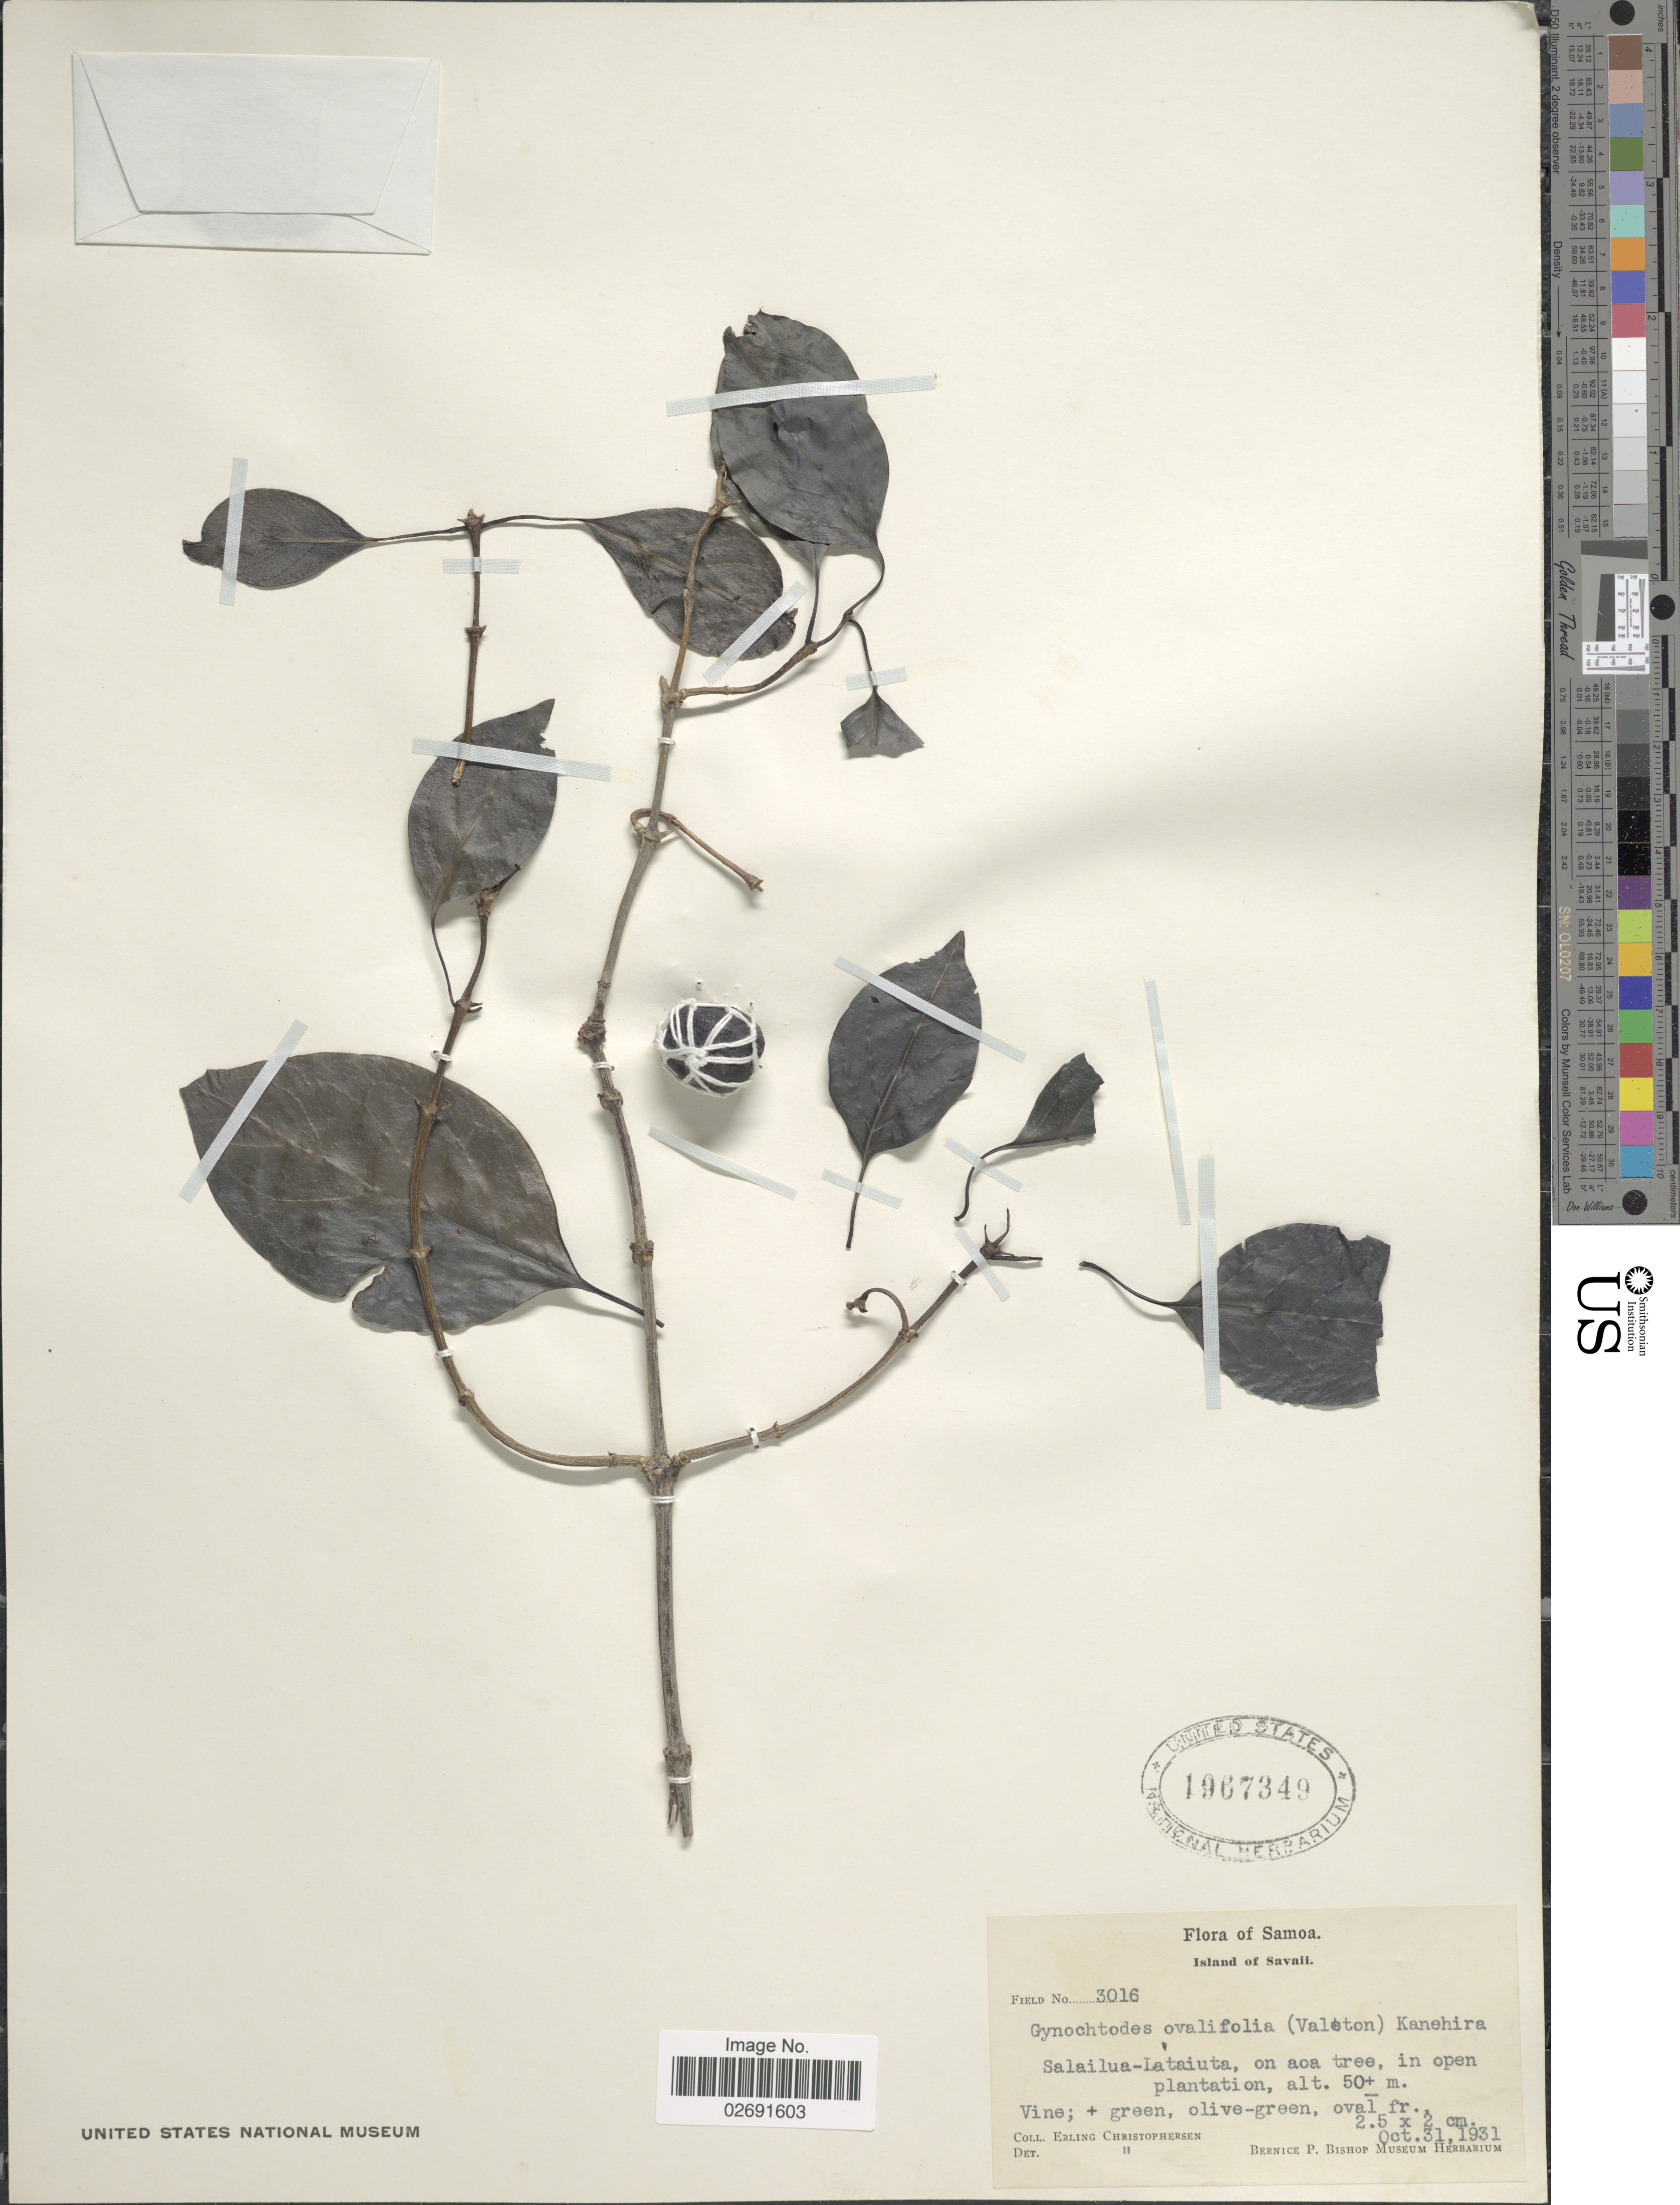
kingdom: Plantae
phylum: Tracheophyta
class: Magnoliopsida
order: Gentianales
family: Rubiaceae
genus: Gynochthodes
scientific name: Gynochthodes epiphytica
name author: (Rech. f.) A.C. Sm. & S.P. Darwin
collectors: E. Christopherson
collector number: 3016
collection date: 1931-10-31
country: Samoa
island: Savai'i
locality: Samoa, Island of Savaii, Salailua-Lataiuta, on oa tree, in open plantation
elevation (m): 50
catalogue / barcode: US 1967349